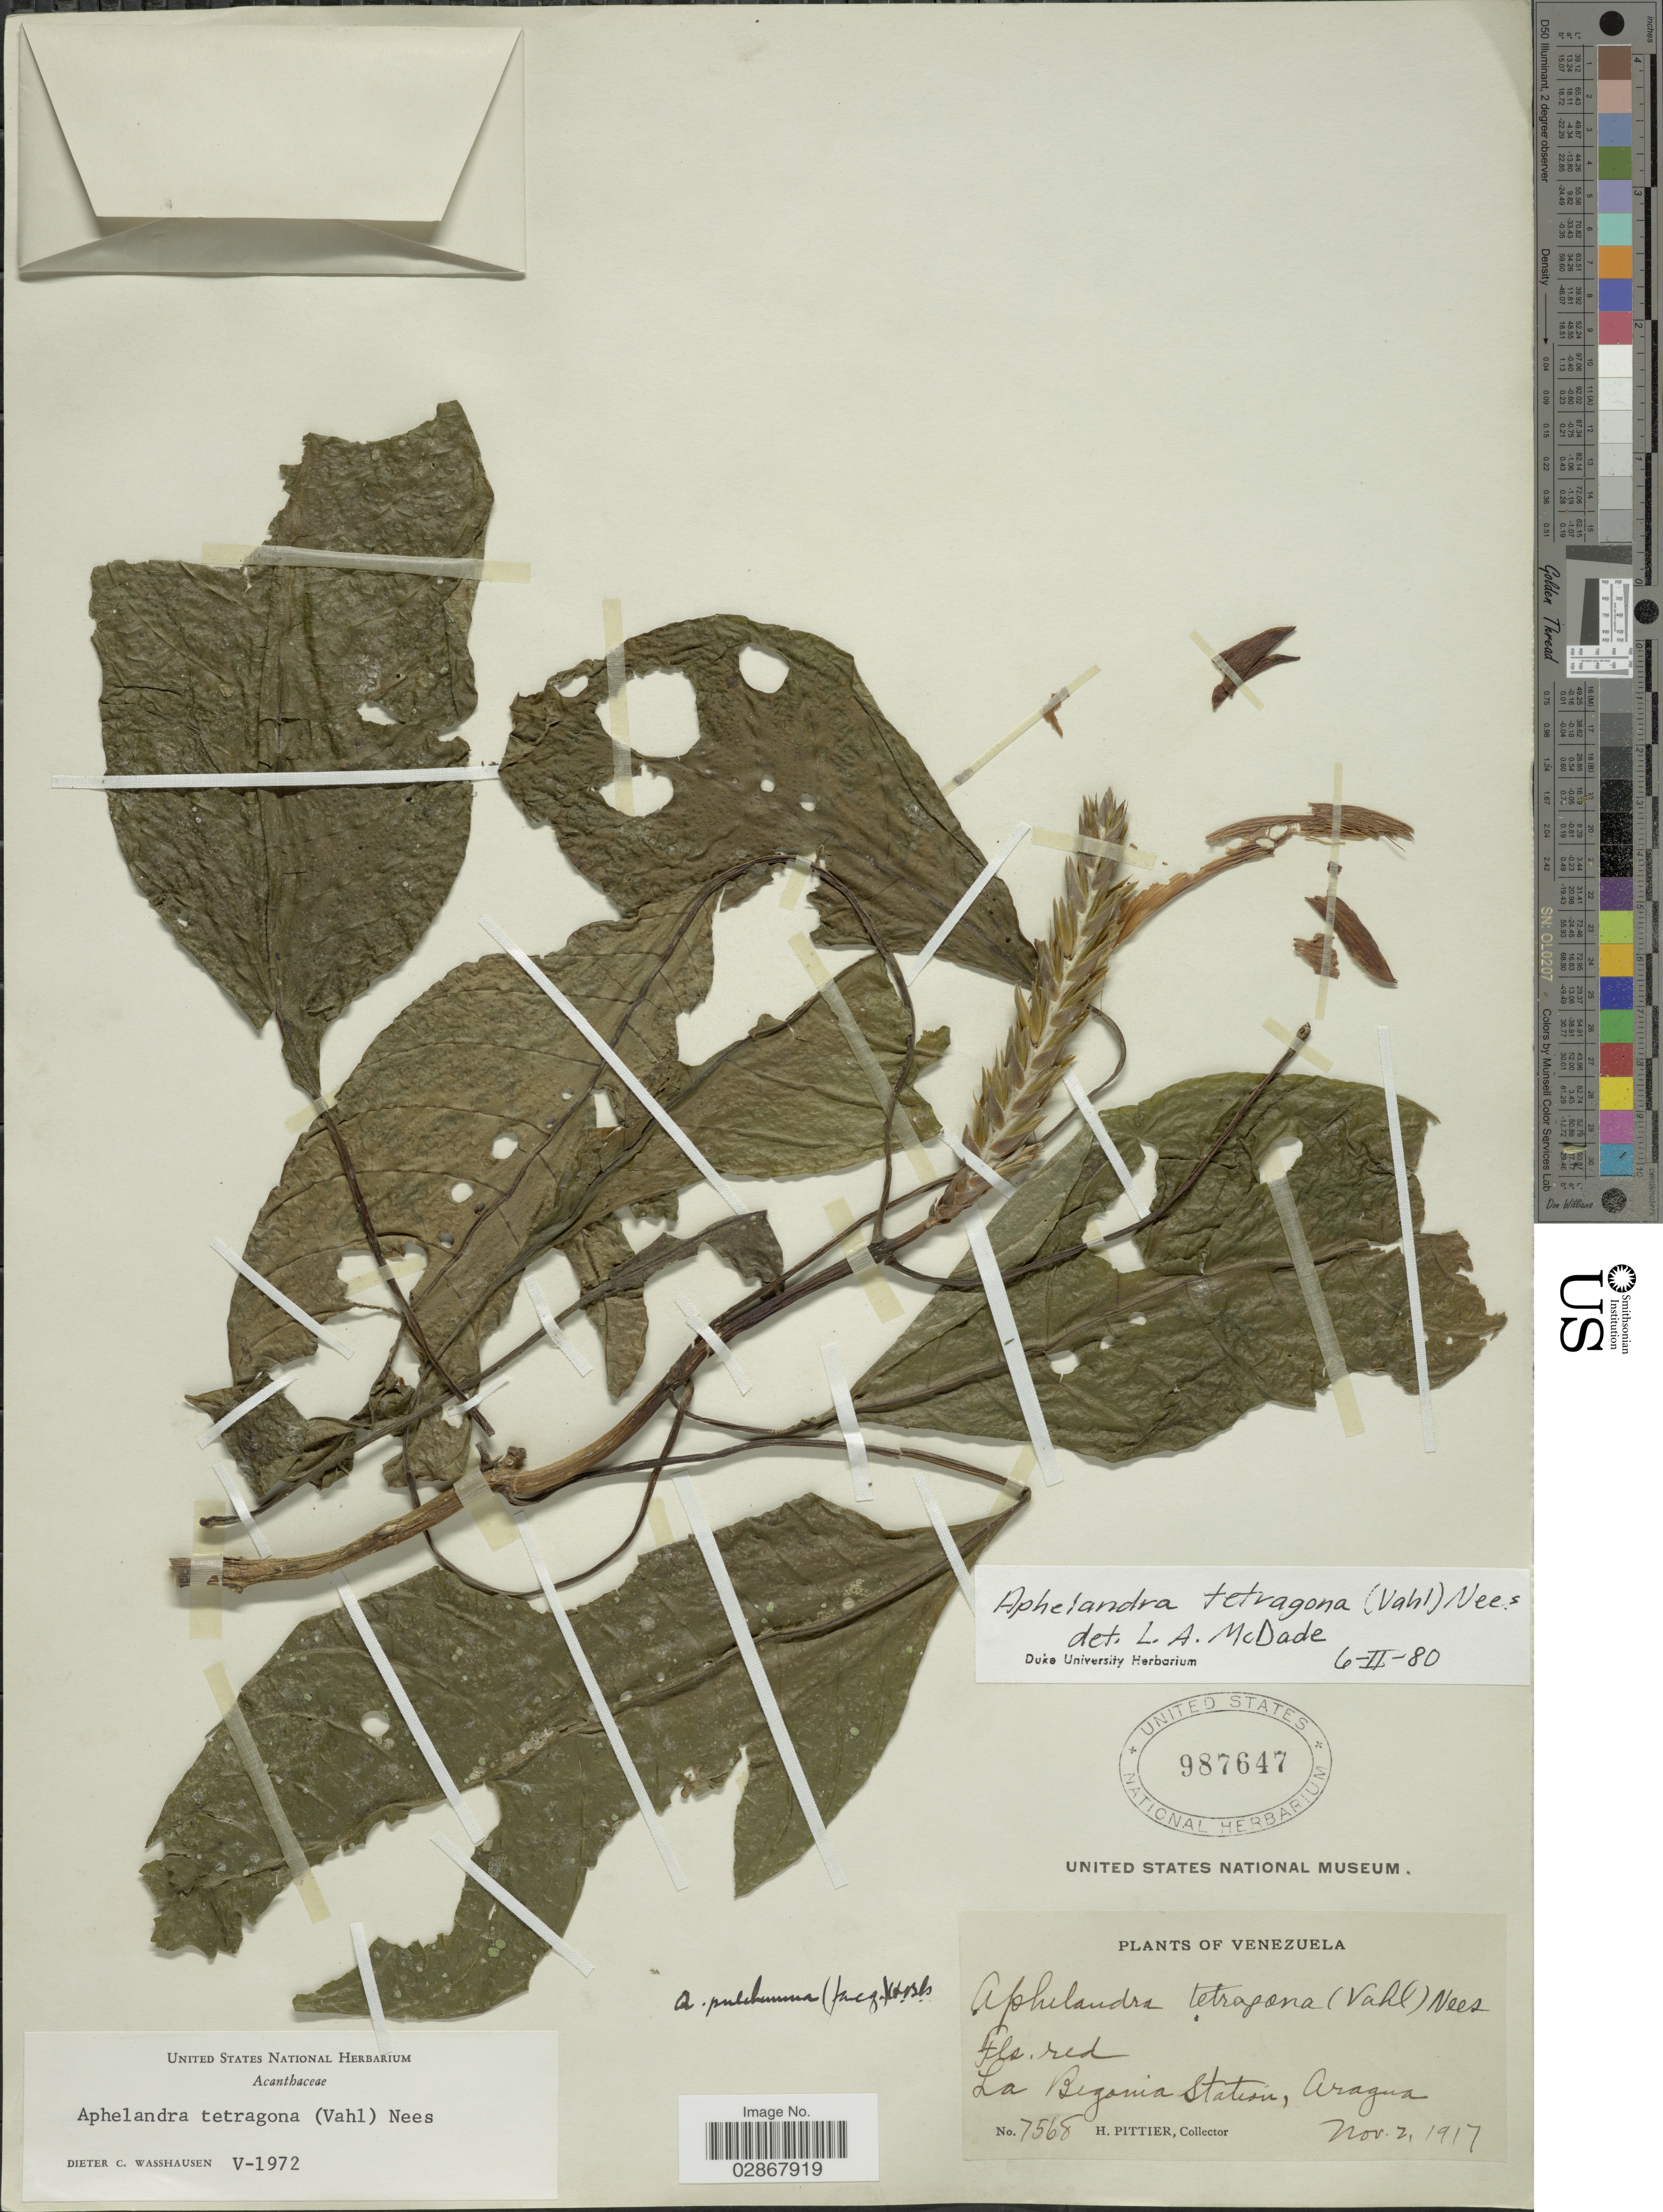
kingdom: Plantae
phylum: Tracheophyta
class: Magnoliopsida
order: Lamiales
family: Acanthaceae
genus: Aphelandra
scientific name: Aphelandra tetragona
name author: (Vahl) Nees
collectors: H. F. Pittier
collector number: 7568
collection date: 1917-11-02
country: Venezuela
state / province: Aragua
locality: La Begonia Station.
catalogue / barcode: US 987647